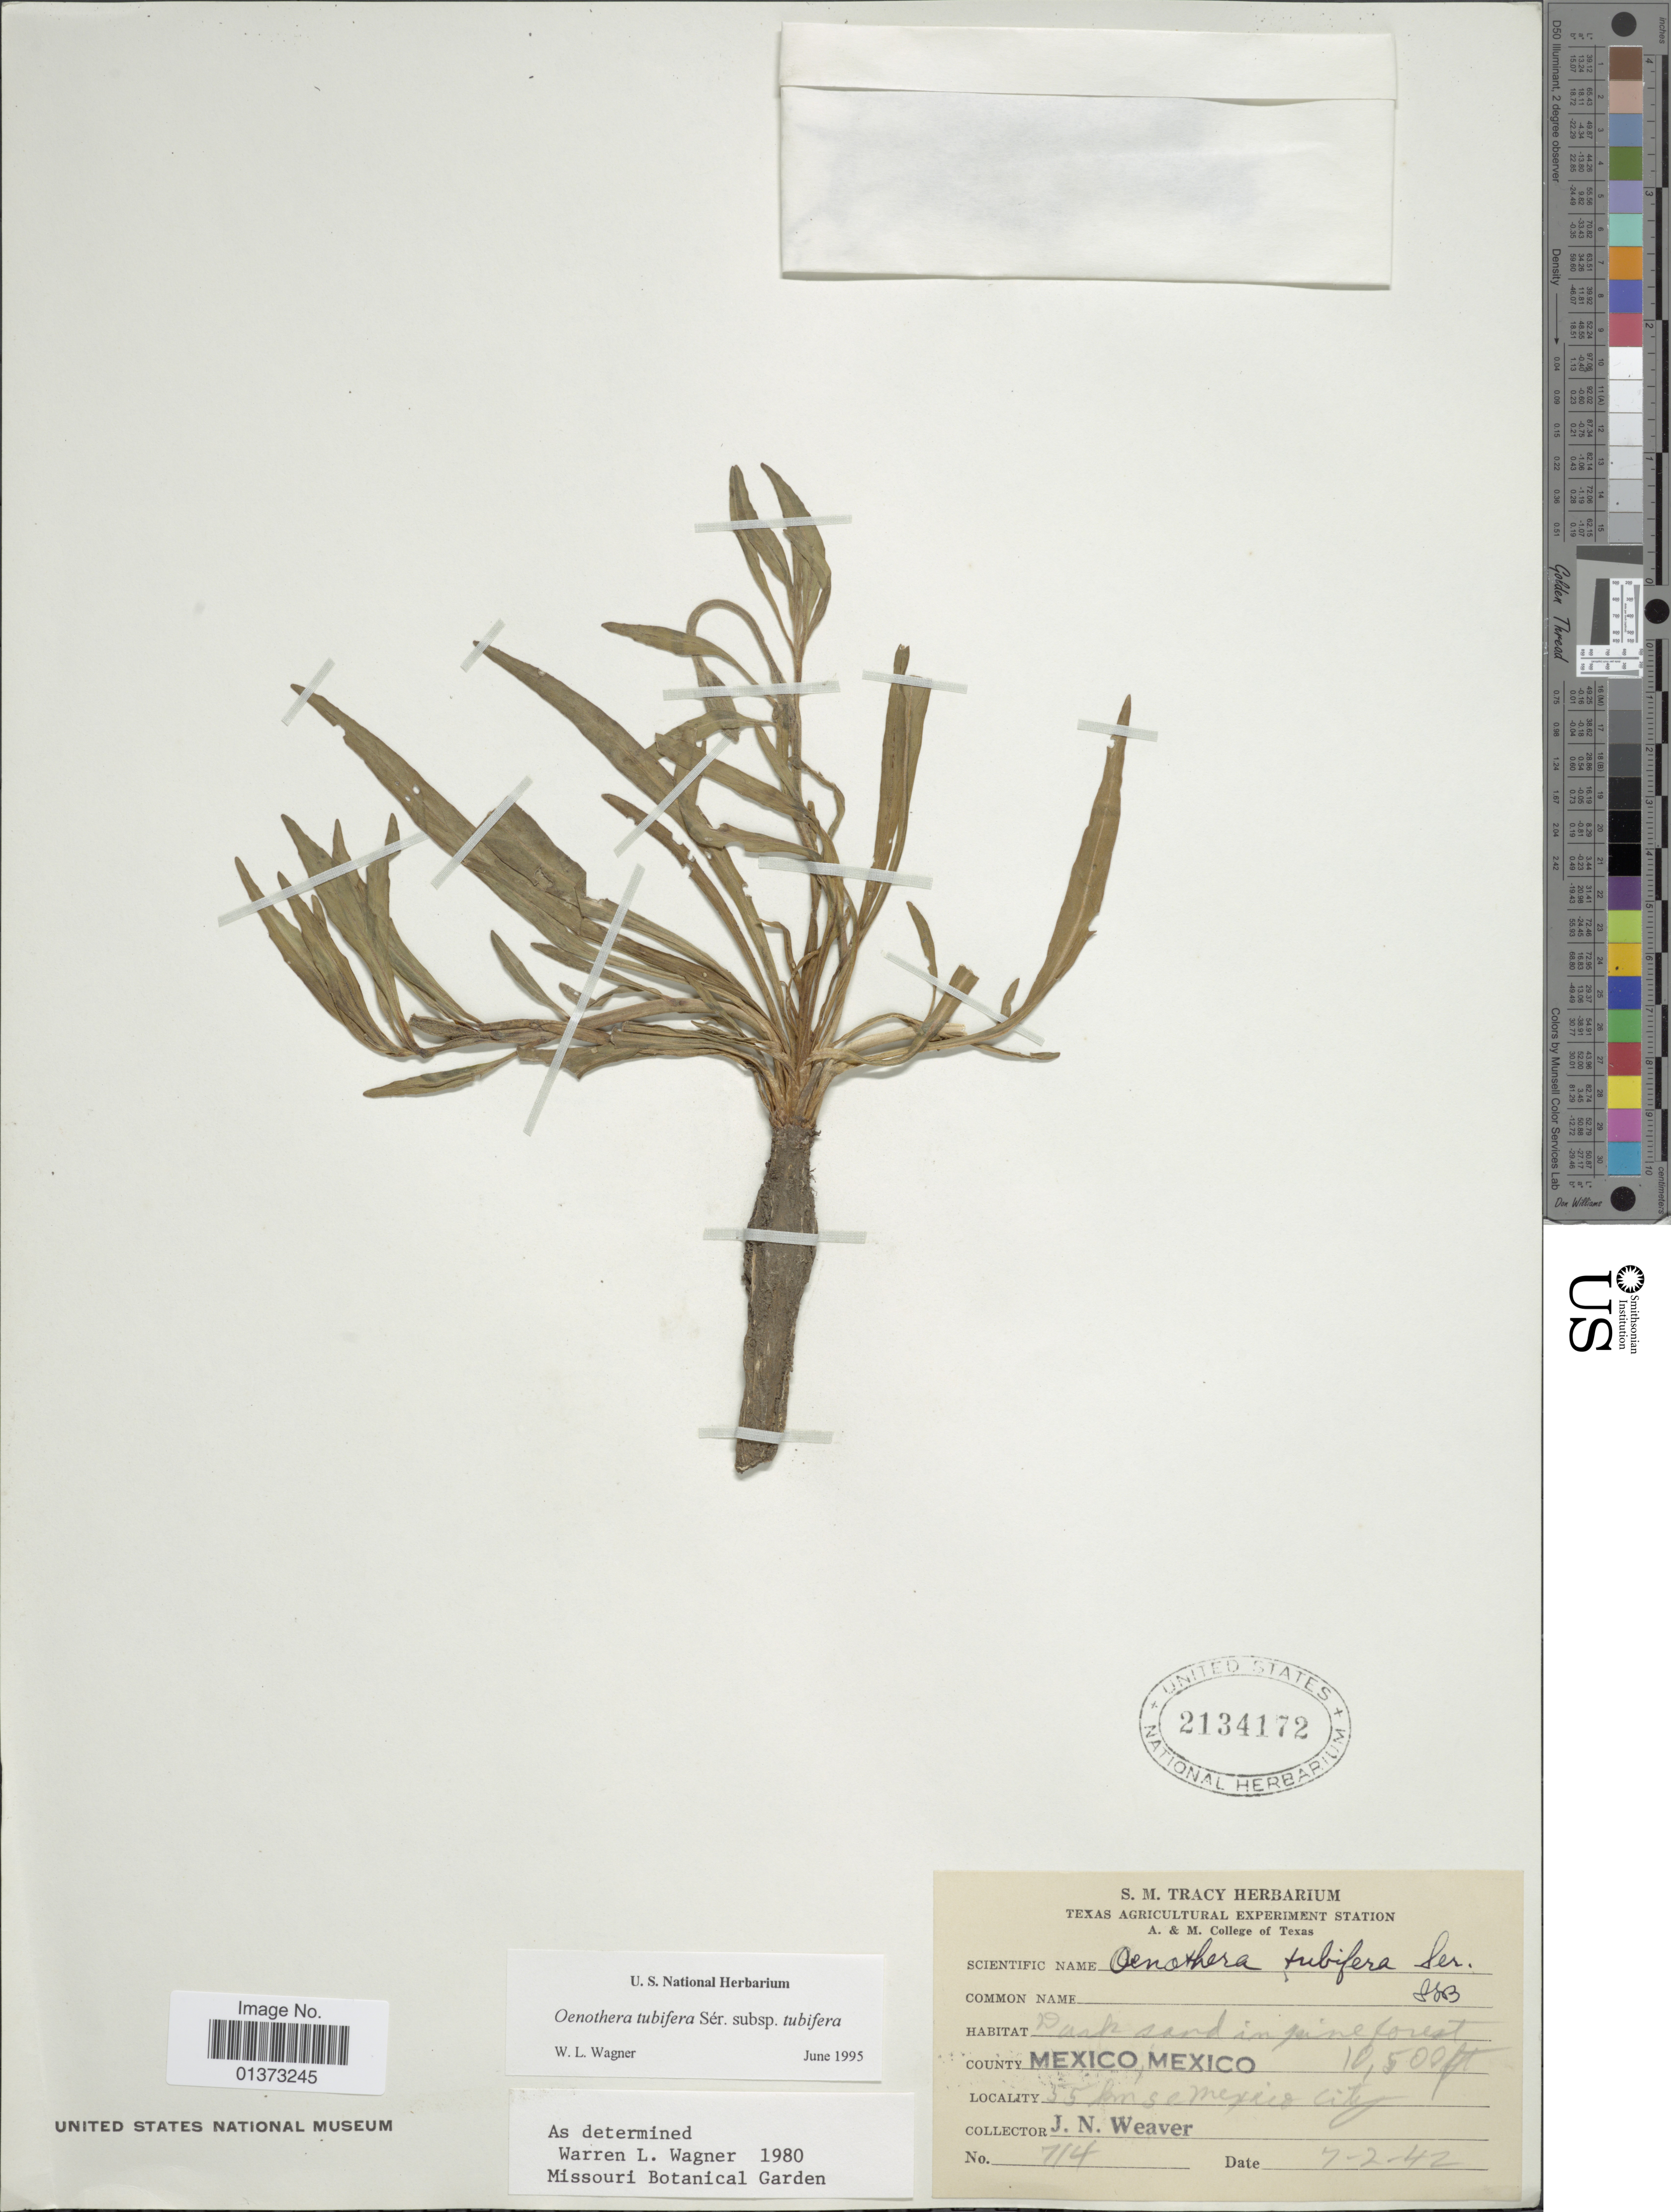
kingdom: Plantae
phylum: Tracheophyta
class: Magnoliopsida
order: Myrtales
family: Onagraceae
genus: Oenothera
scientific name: Oenothera tubifera subsp. tubifera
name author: Ser.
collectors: J. N. Weaver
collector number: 714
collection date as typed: Transcribed d/m/y: 7/2/42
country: Mexico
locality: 55 km se Mexico City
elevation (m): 3200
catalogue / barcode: US 2134172